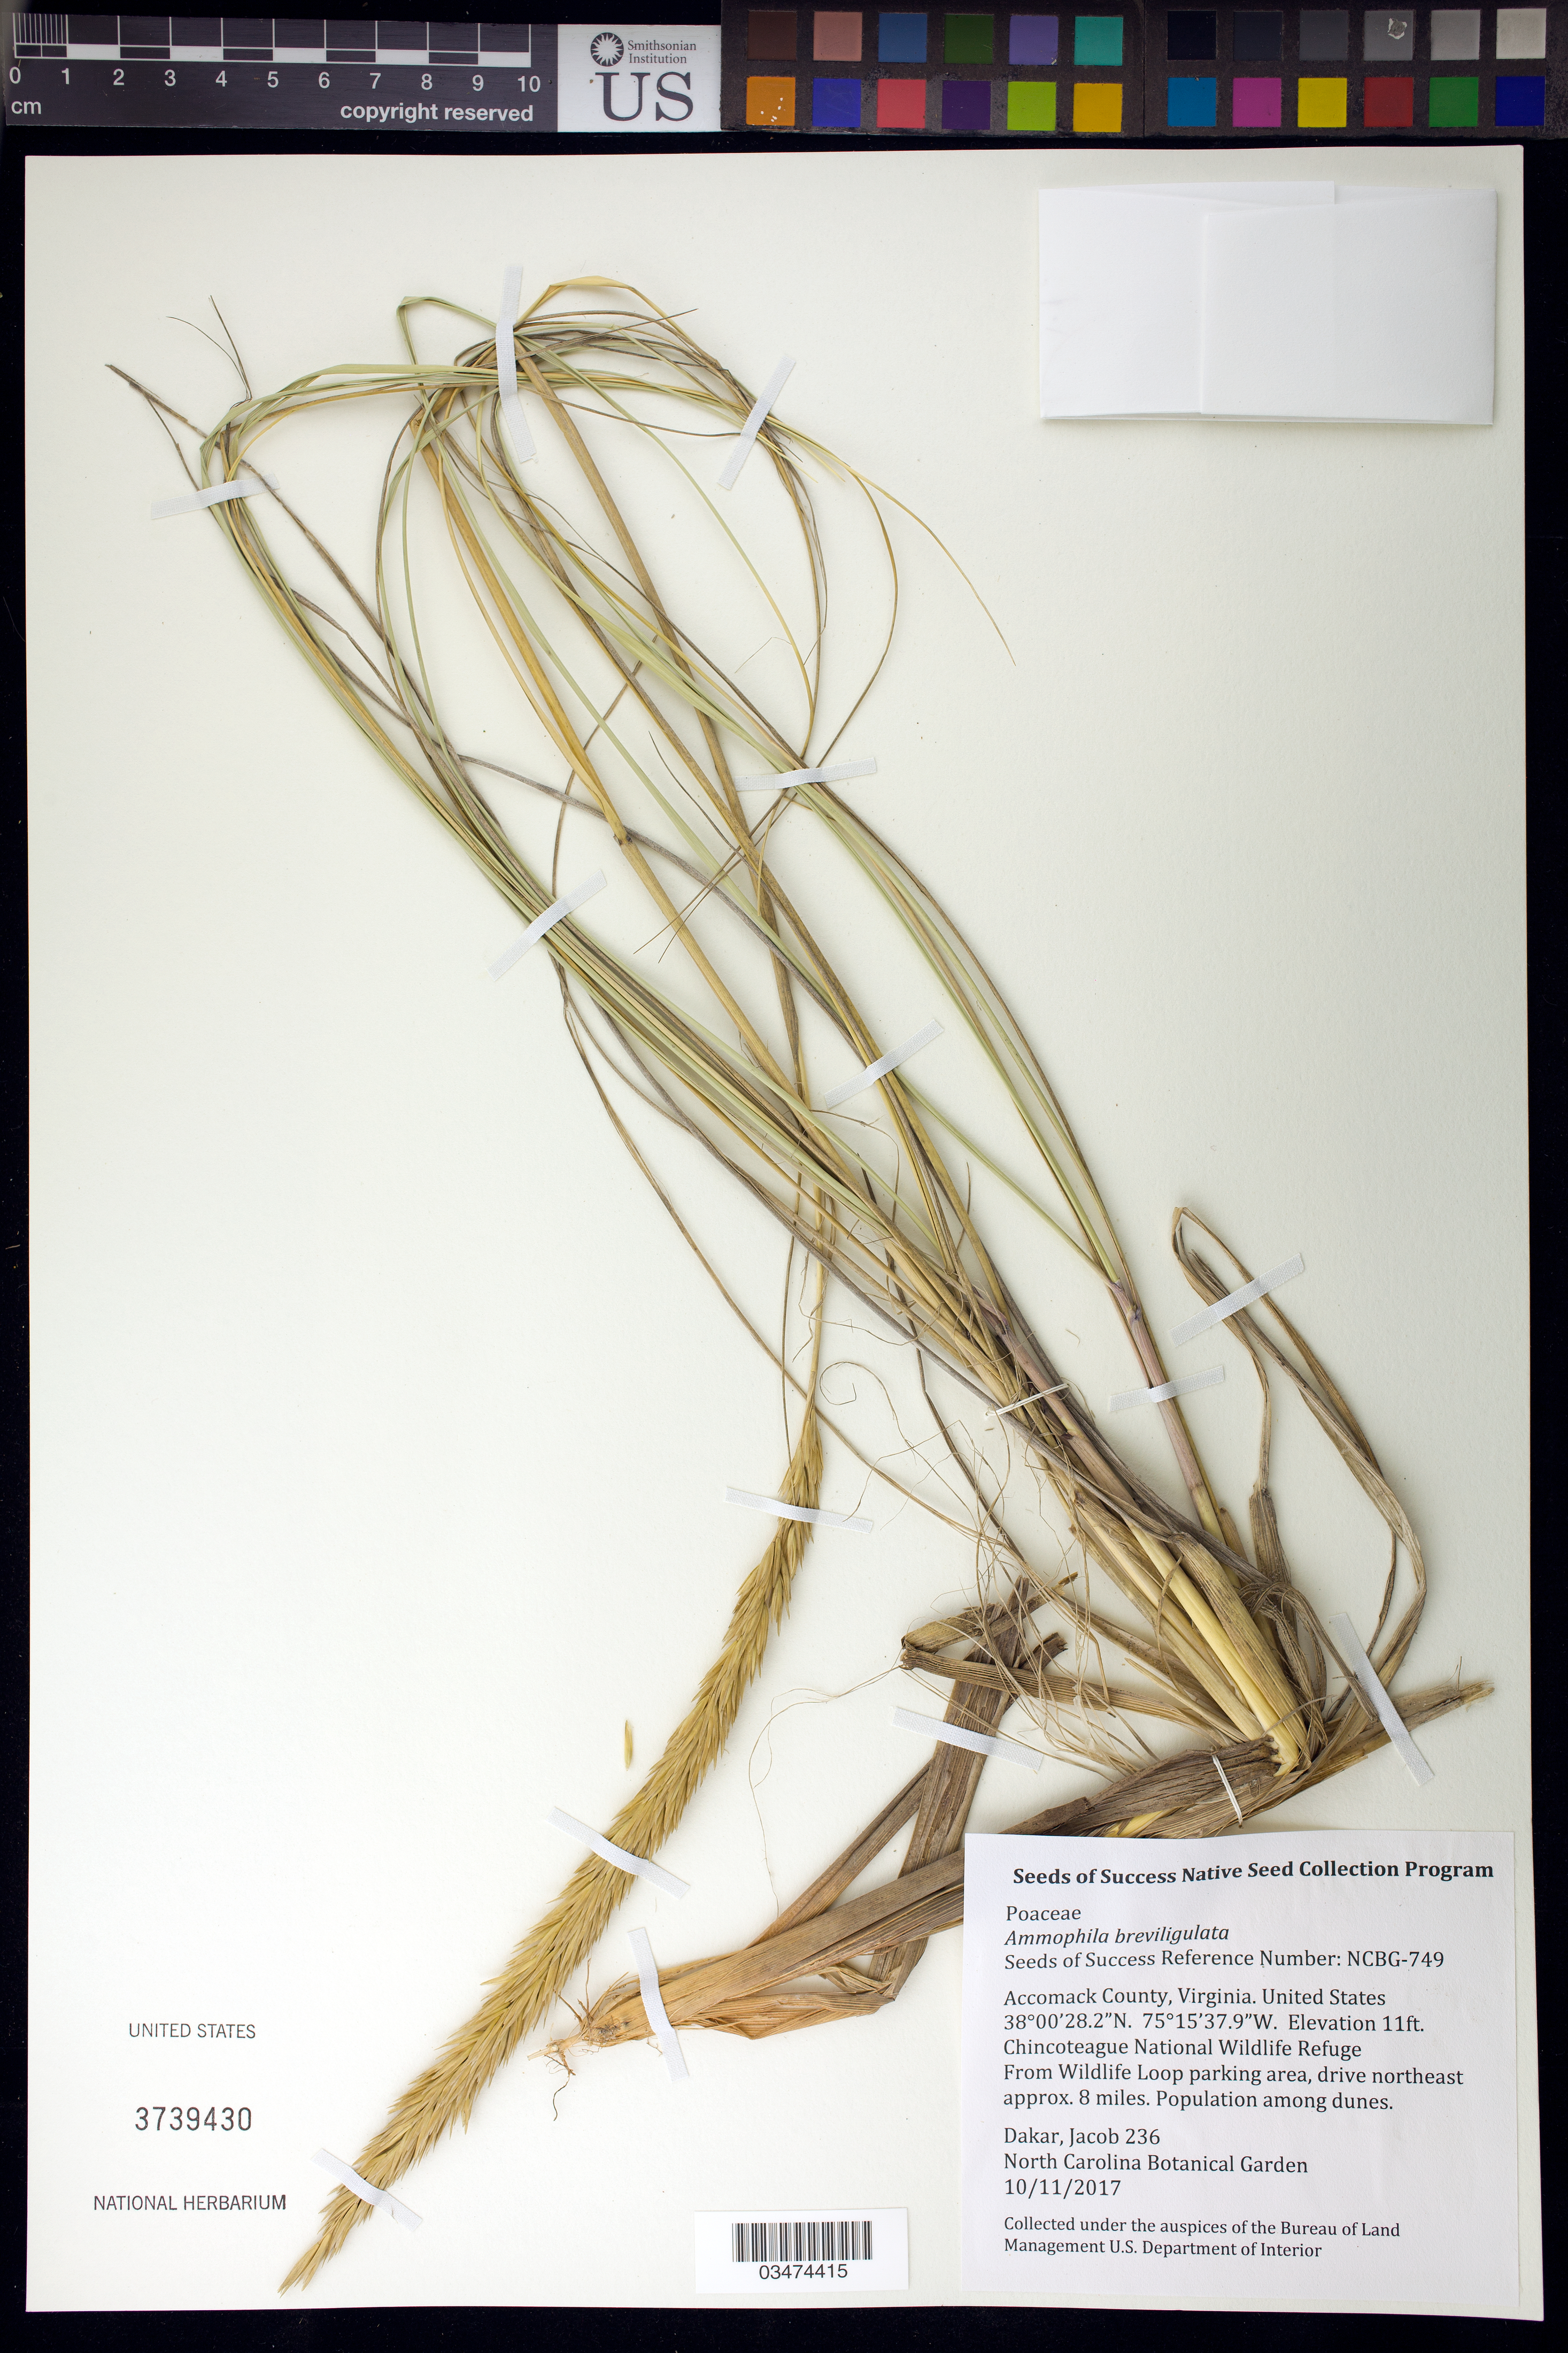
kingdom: Plantae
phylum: Tracheophyta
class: Liliopsida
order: Poales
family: Poaceae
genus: Ammophila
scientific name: Ammophila breviligulata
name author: Fernald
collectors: J. Dakar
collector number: NCBG-749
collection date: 2017-10-11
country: United States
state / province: Virginia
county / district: Accomack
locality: Chincotaeague National Wildlife Refuge, 8 mi. NE from Wildlife Loop parking area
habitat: Dunes.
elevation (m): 3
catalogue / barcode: US 3739430